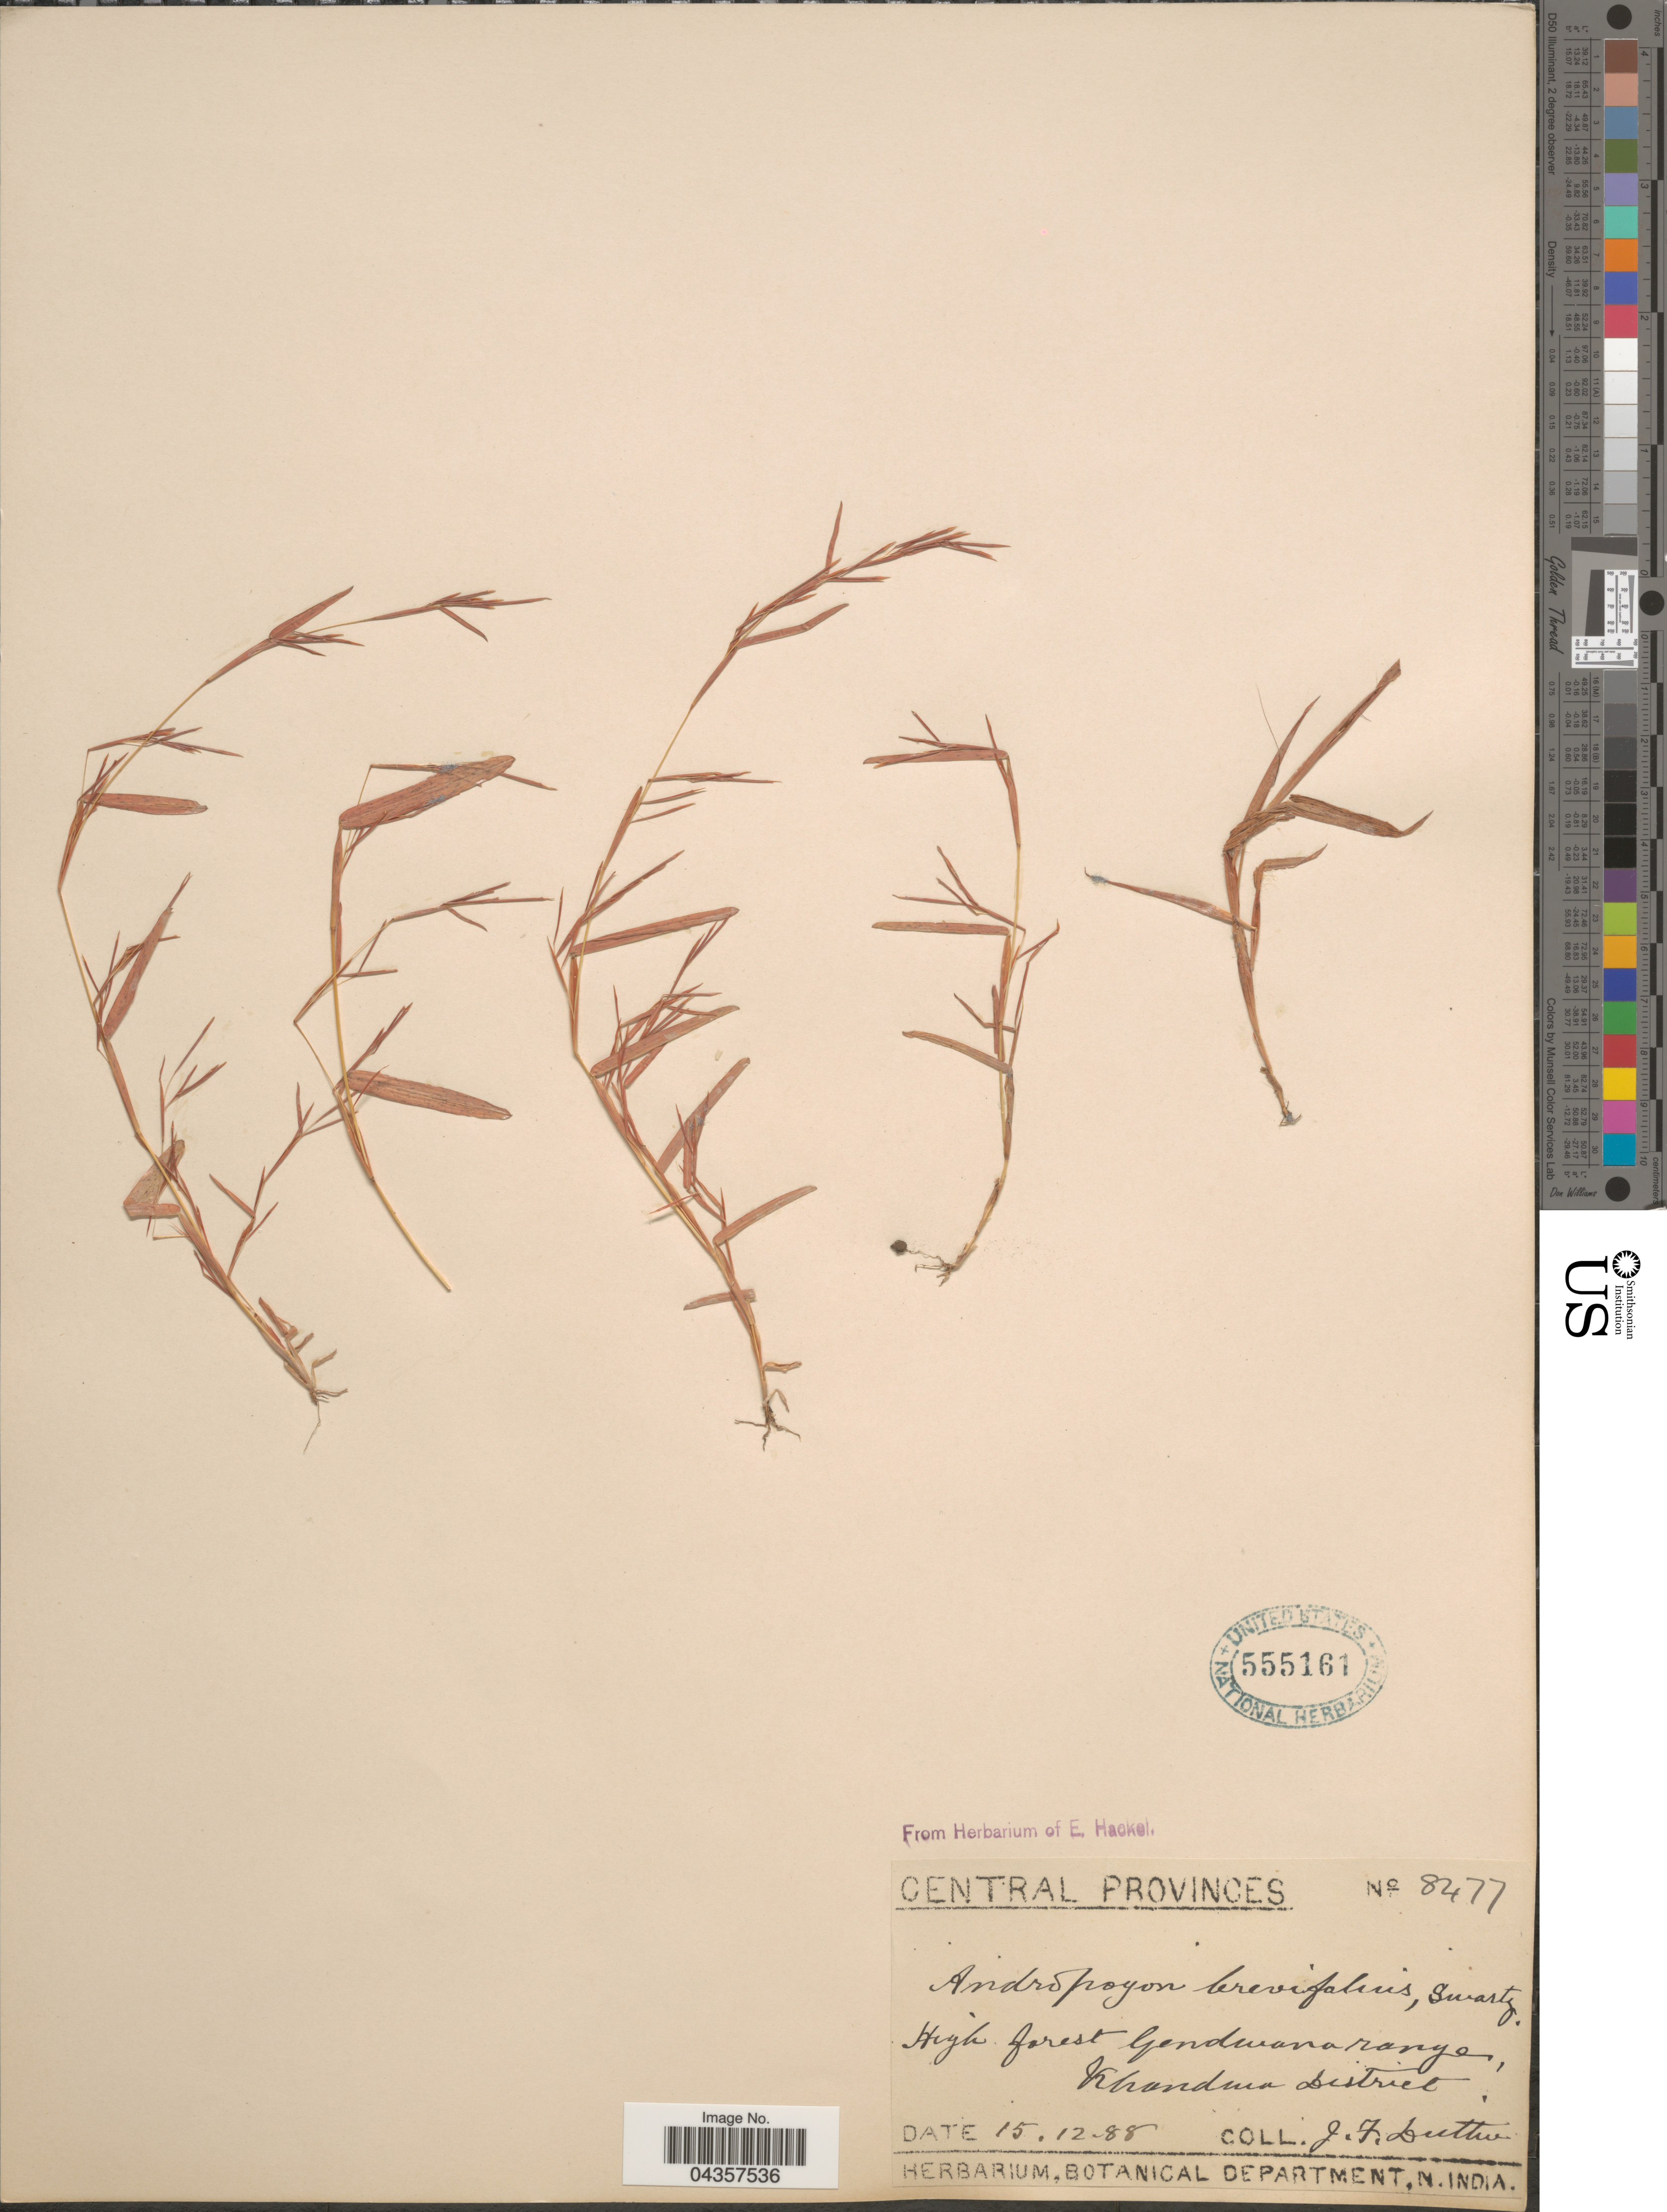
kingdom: Plantae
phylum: Tracheophyta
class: Liliopsida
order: Poales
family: Poaceae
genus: Schizachyrium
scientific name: Schizachyrium sp.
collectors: J. F. Duthie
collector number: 8477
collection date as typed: Transcribed d/m/y: 15/12/88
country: India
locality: Central Provinces. High forest Gendwana Range, Khandwa District.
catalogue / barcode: US 555161